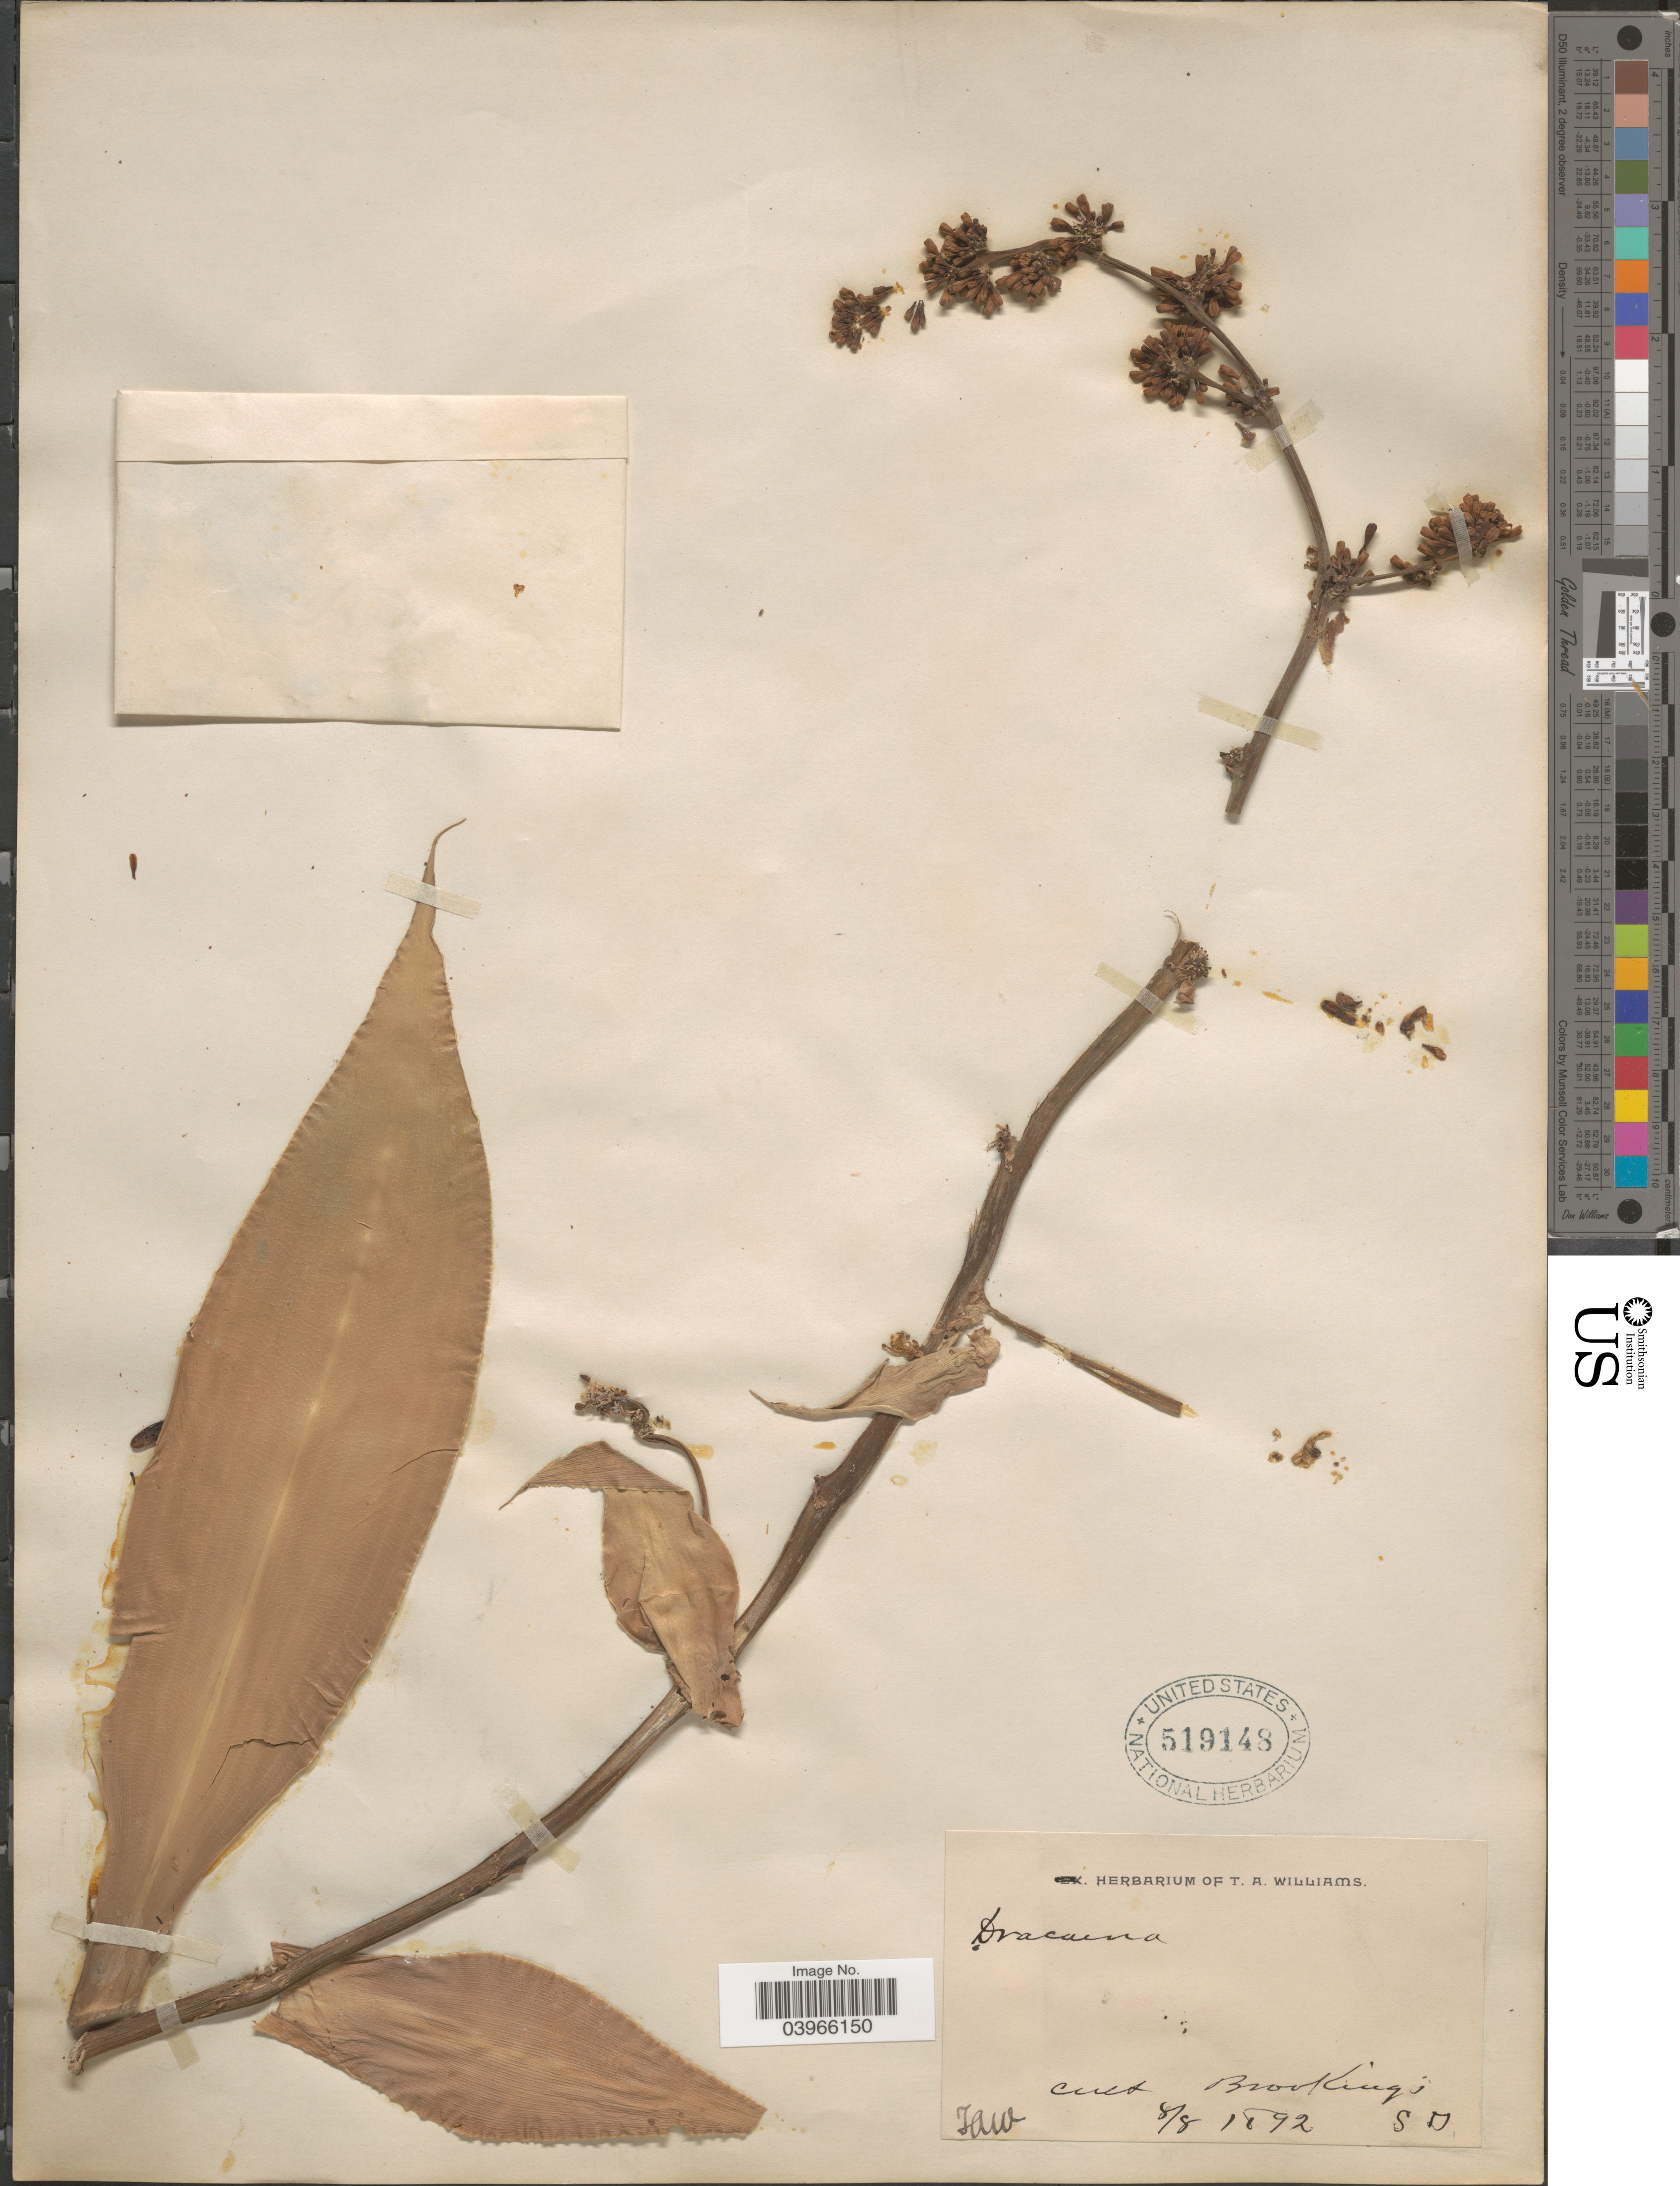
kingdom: Plantae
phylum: Tracheophyta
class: Liliopsida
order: Asparagales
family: Asparagaceae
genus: Dracaena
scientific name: Dracaena sp.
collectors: T. Williams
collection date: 1892-08-08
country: United States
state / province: South Dakota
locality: Brooking's.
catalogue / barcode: US 519148